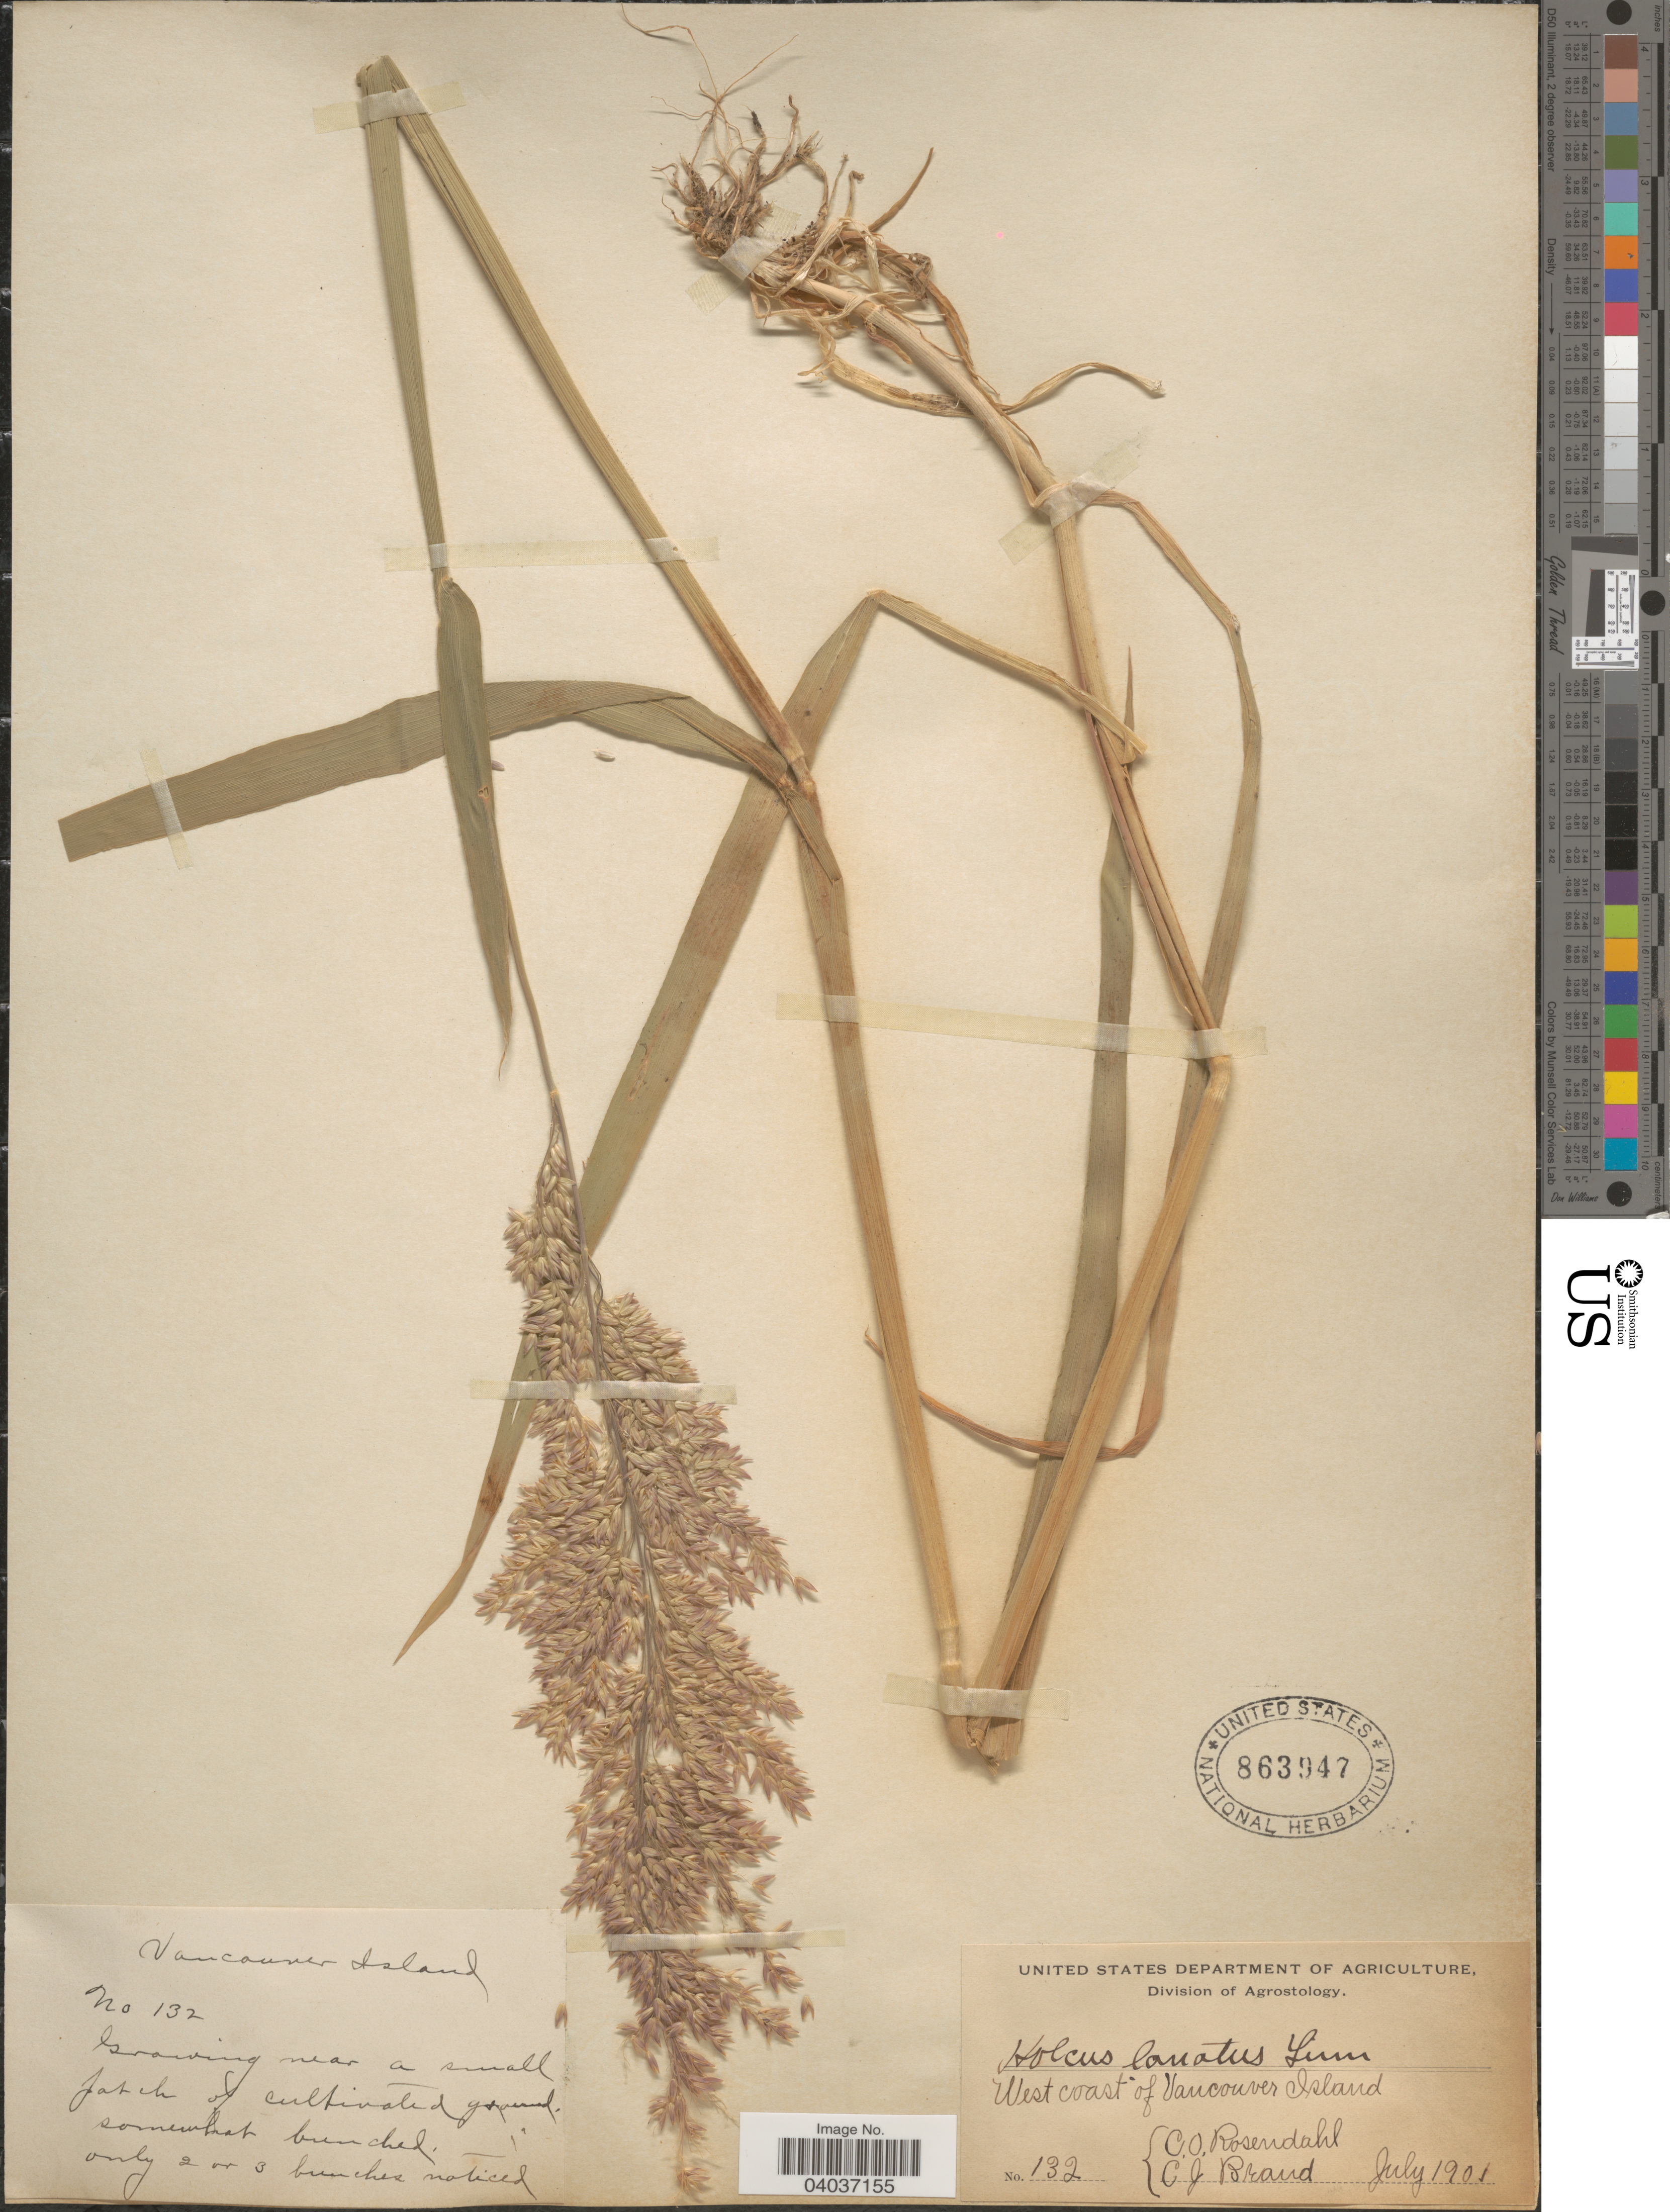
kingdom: Plantae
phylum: Tracheophyta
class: Liliopsida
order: Poales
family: Poaceae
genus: Holcus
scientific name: Holcus lanatus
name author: L.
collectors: C. O. Rosendahl & C. J. Brand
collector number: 132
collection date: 1901-07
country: Canada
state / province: British Columbia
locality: West coast of Vancouver Island.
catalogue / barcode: US 863947